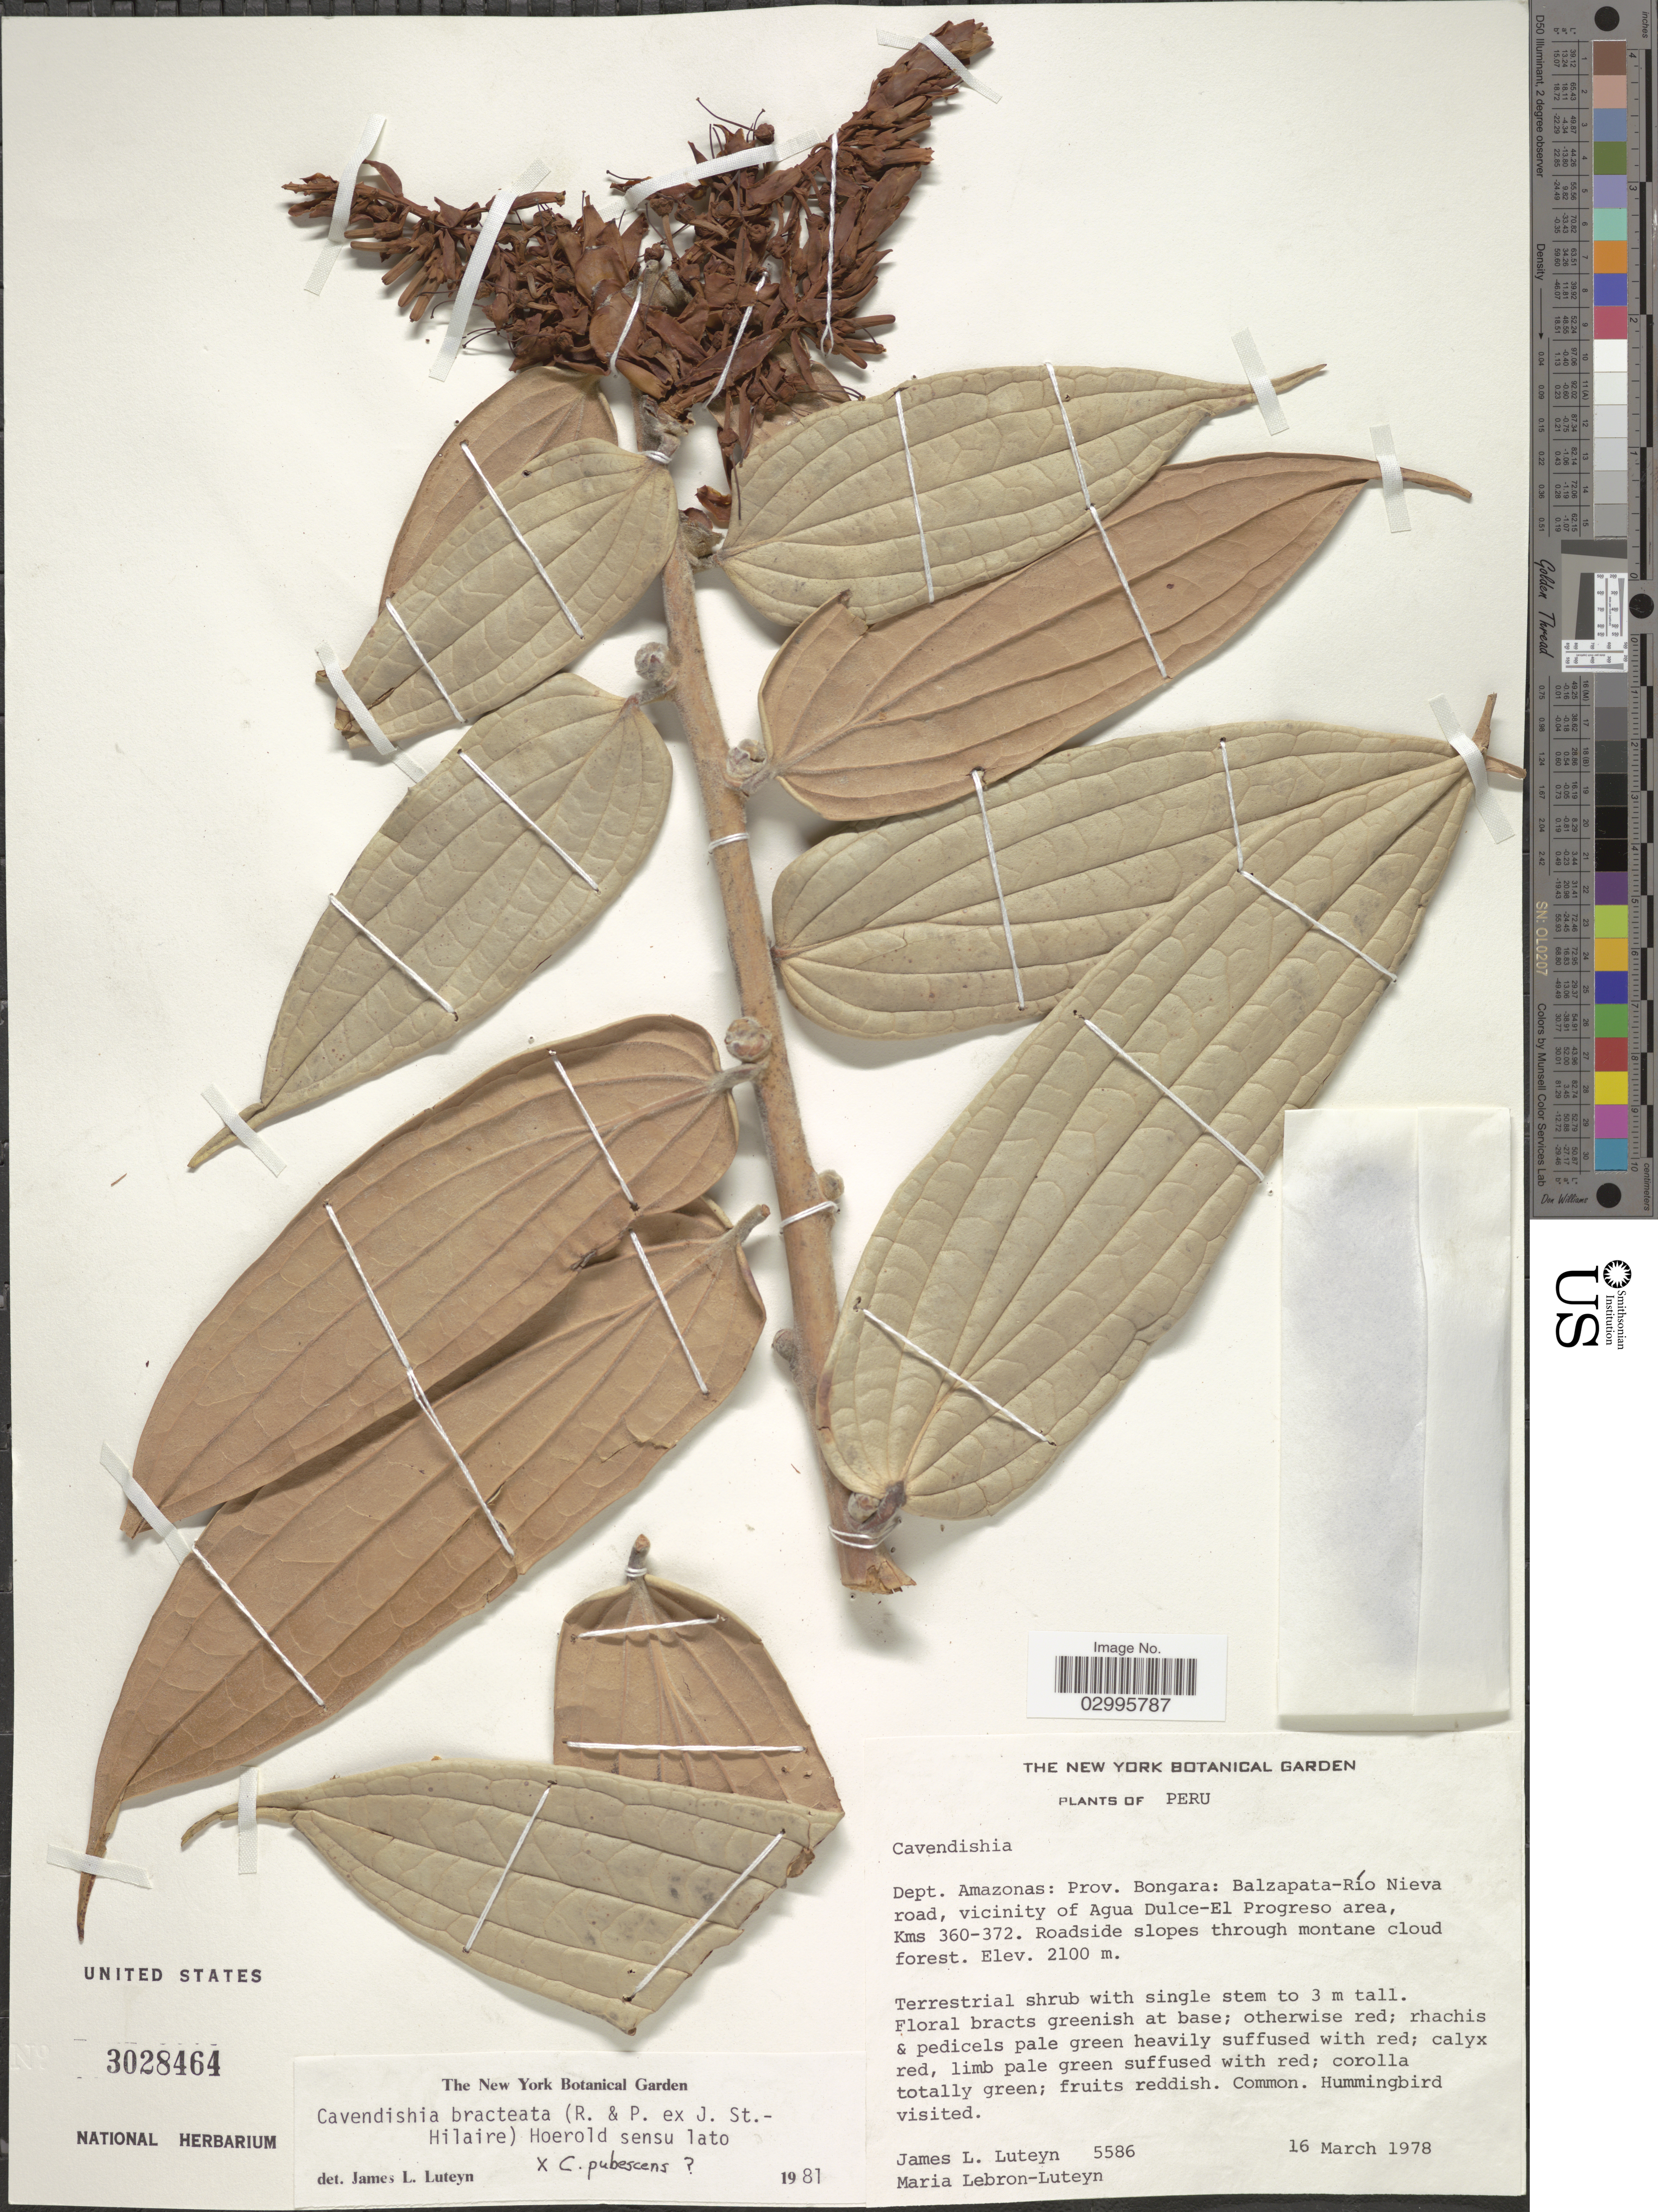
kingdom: Plantae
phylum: Tracheophyta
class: Magnoliopsida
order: Ericales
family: Ericaceae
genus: Cavendishia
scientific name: Cavendishia bracteata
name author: (Ruiz & Pav. ex J. St.-Hil.) Hoerold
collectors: J. Luteyn & M. L. Lebrón-Luteyn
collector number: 5586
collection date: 1978-03-16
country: Peru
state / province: Amazonas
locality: Dept. Amazonas: Prov. Bongara: Balzapata-Río Nieva road, vicinity of Agua Dulce-El Progreso area, Kms 360-372.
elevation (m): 2100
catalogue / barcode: US 3028464